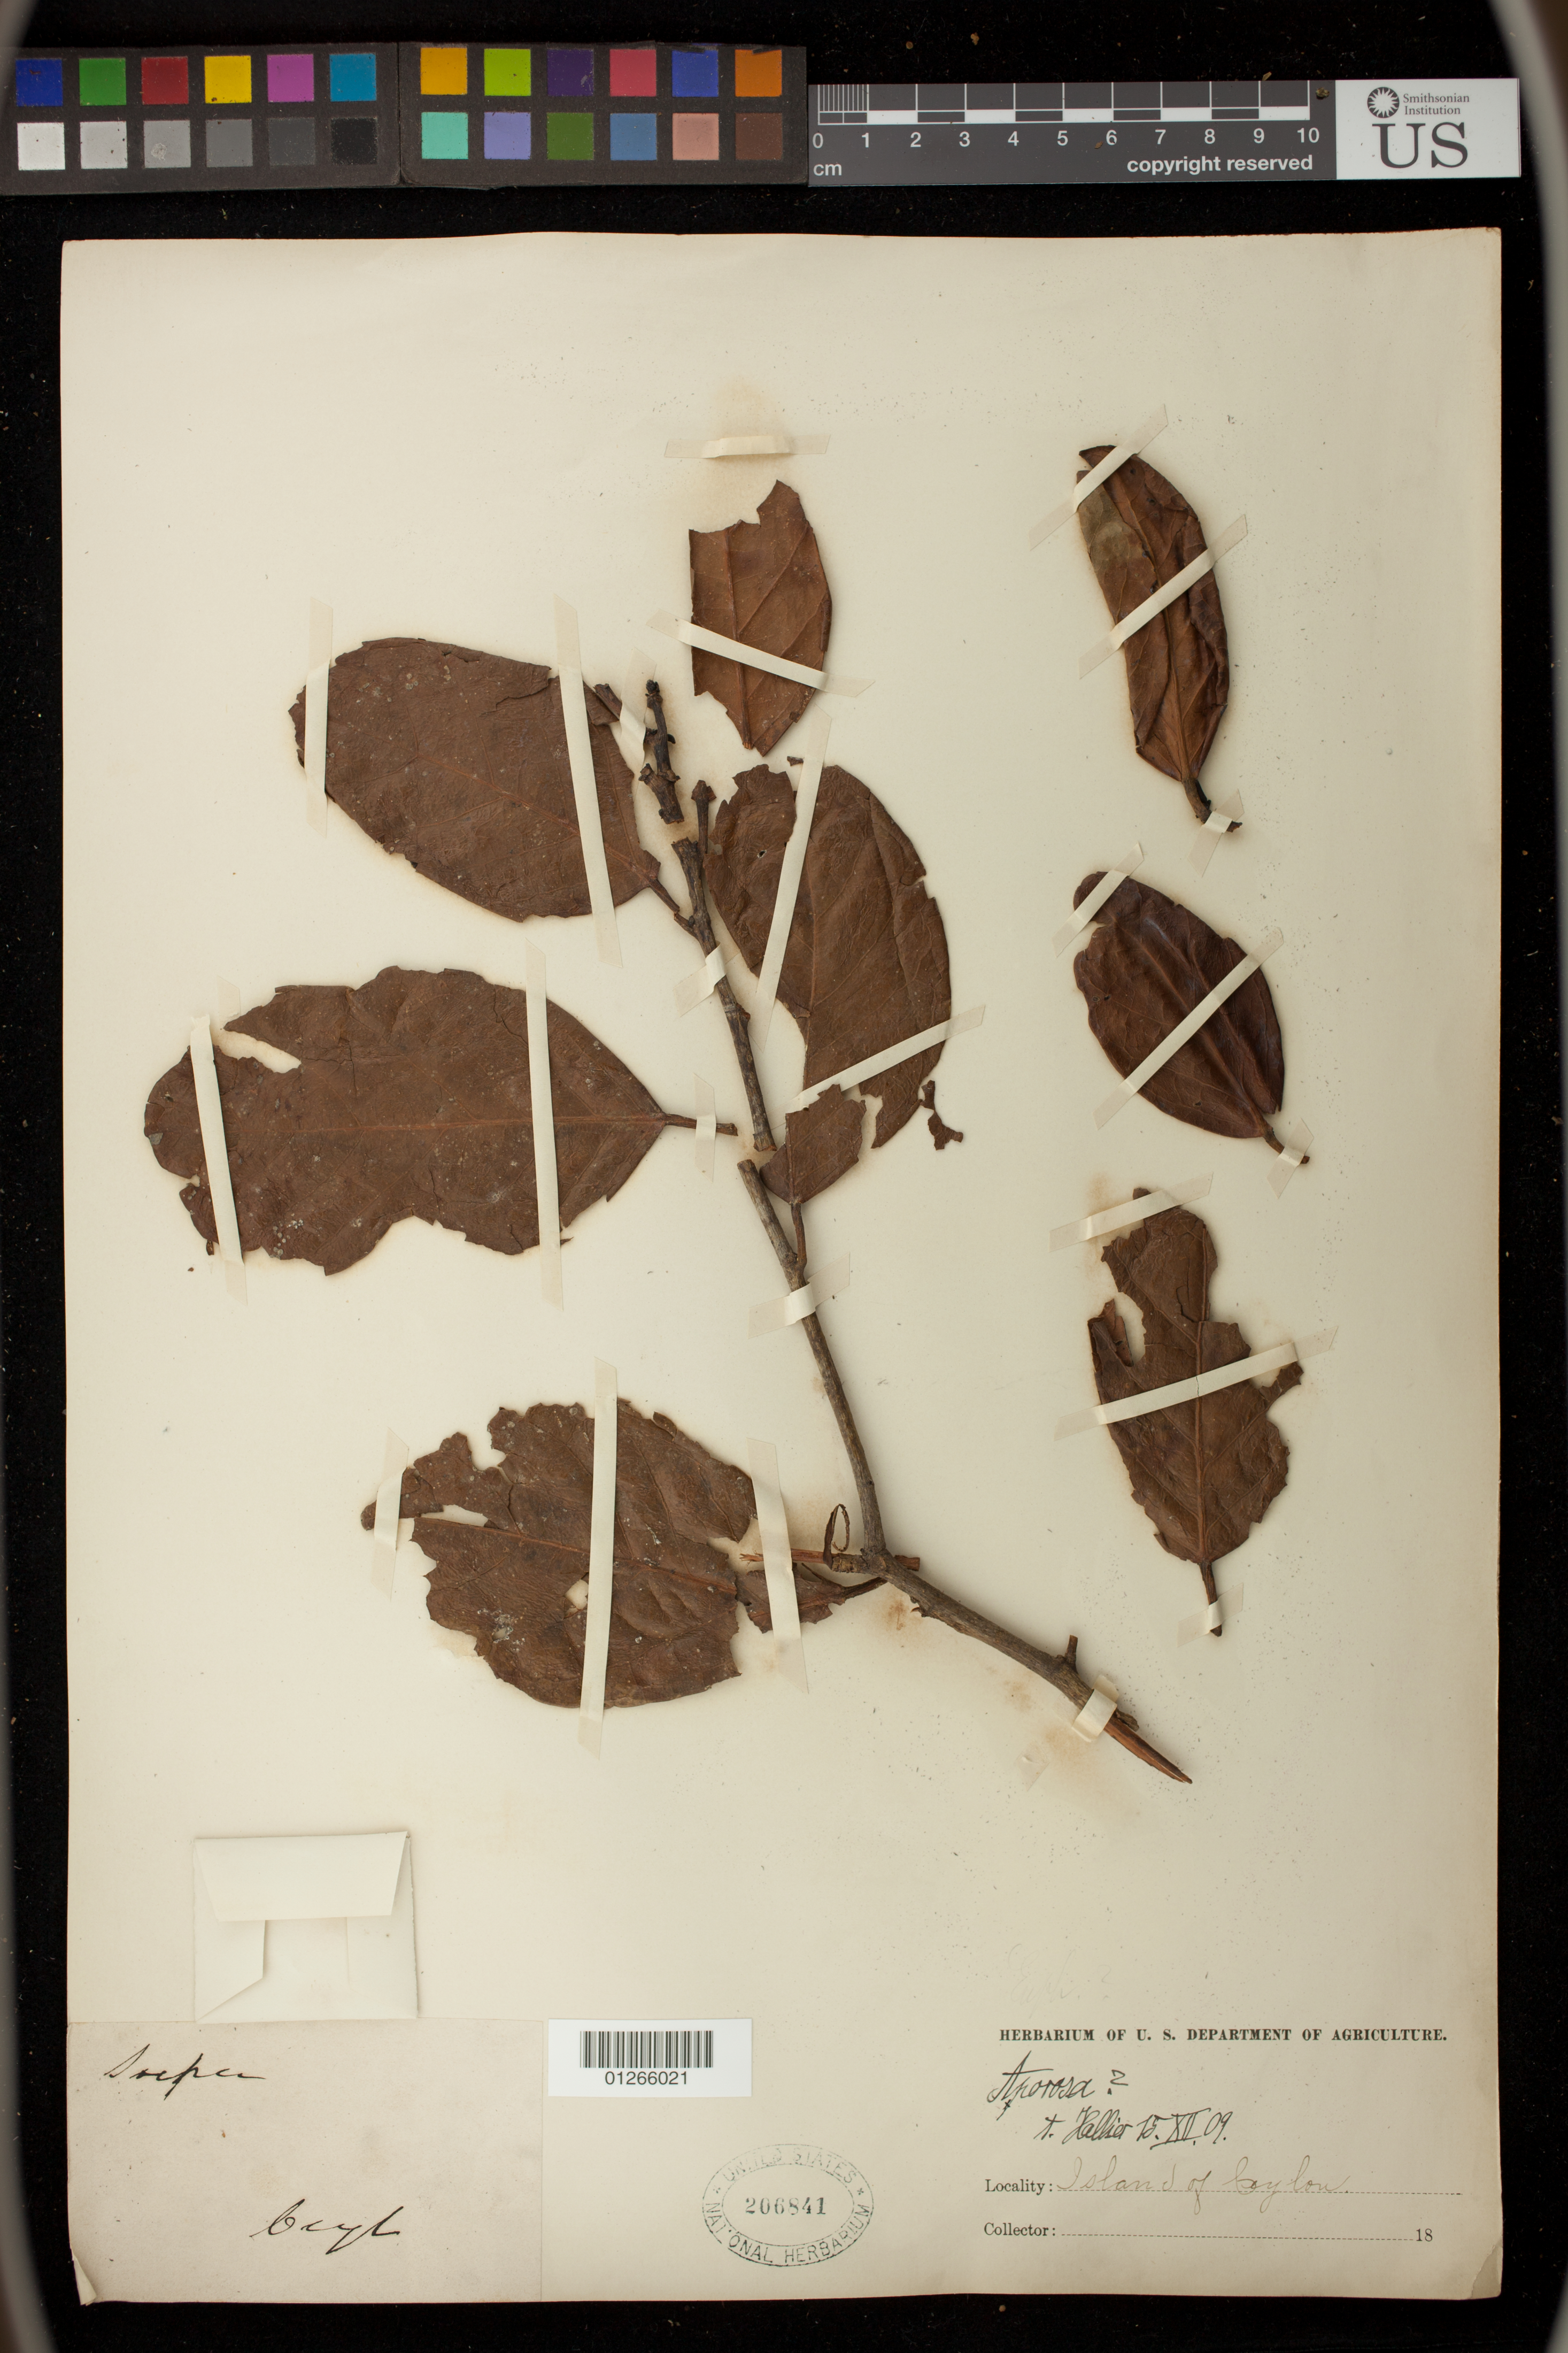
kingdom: Plantae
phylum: Tracheophyta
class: Magnoliopsida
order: Malpighiales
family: Phyllanthaceae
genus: Aporosa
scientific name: Aporosa sp.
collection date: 1909-12-15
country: Sri Lanka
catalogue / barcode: US 206841